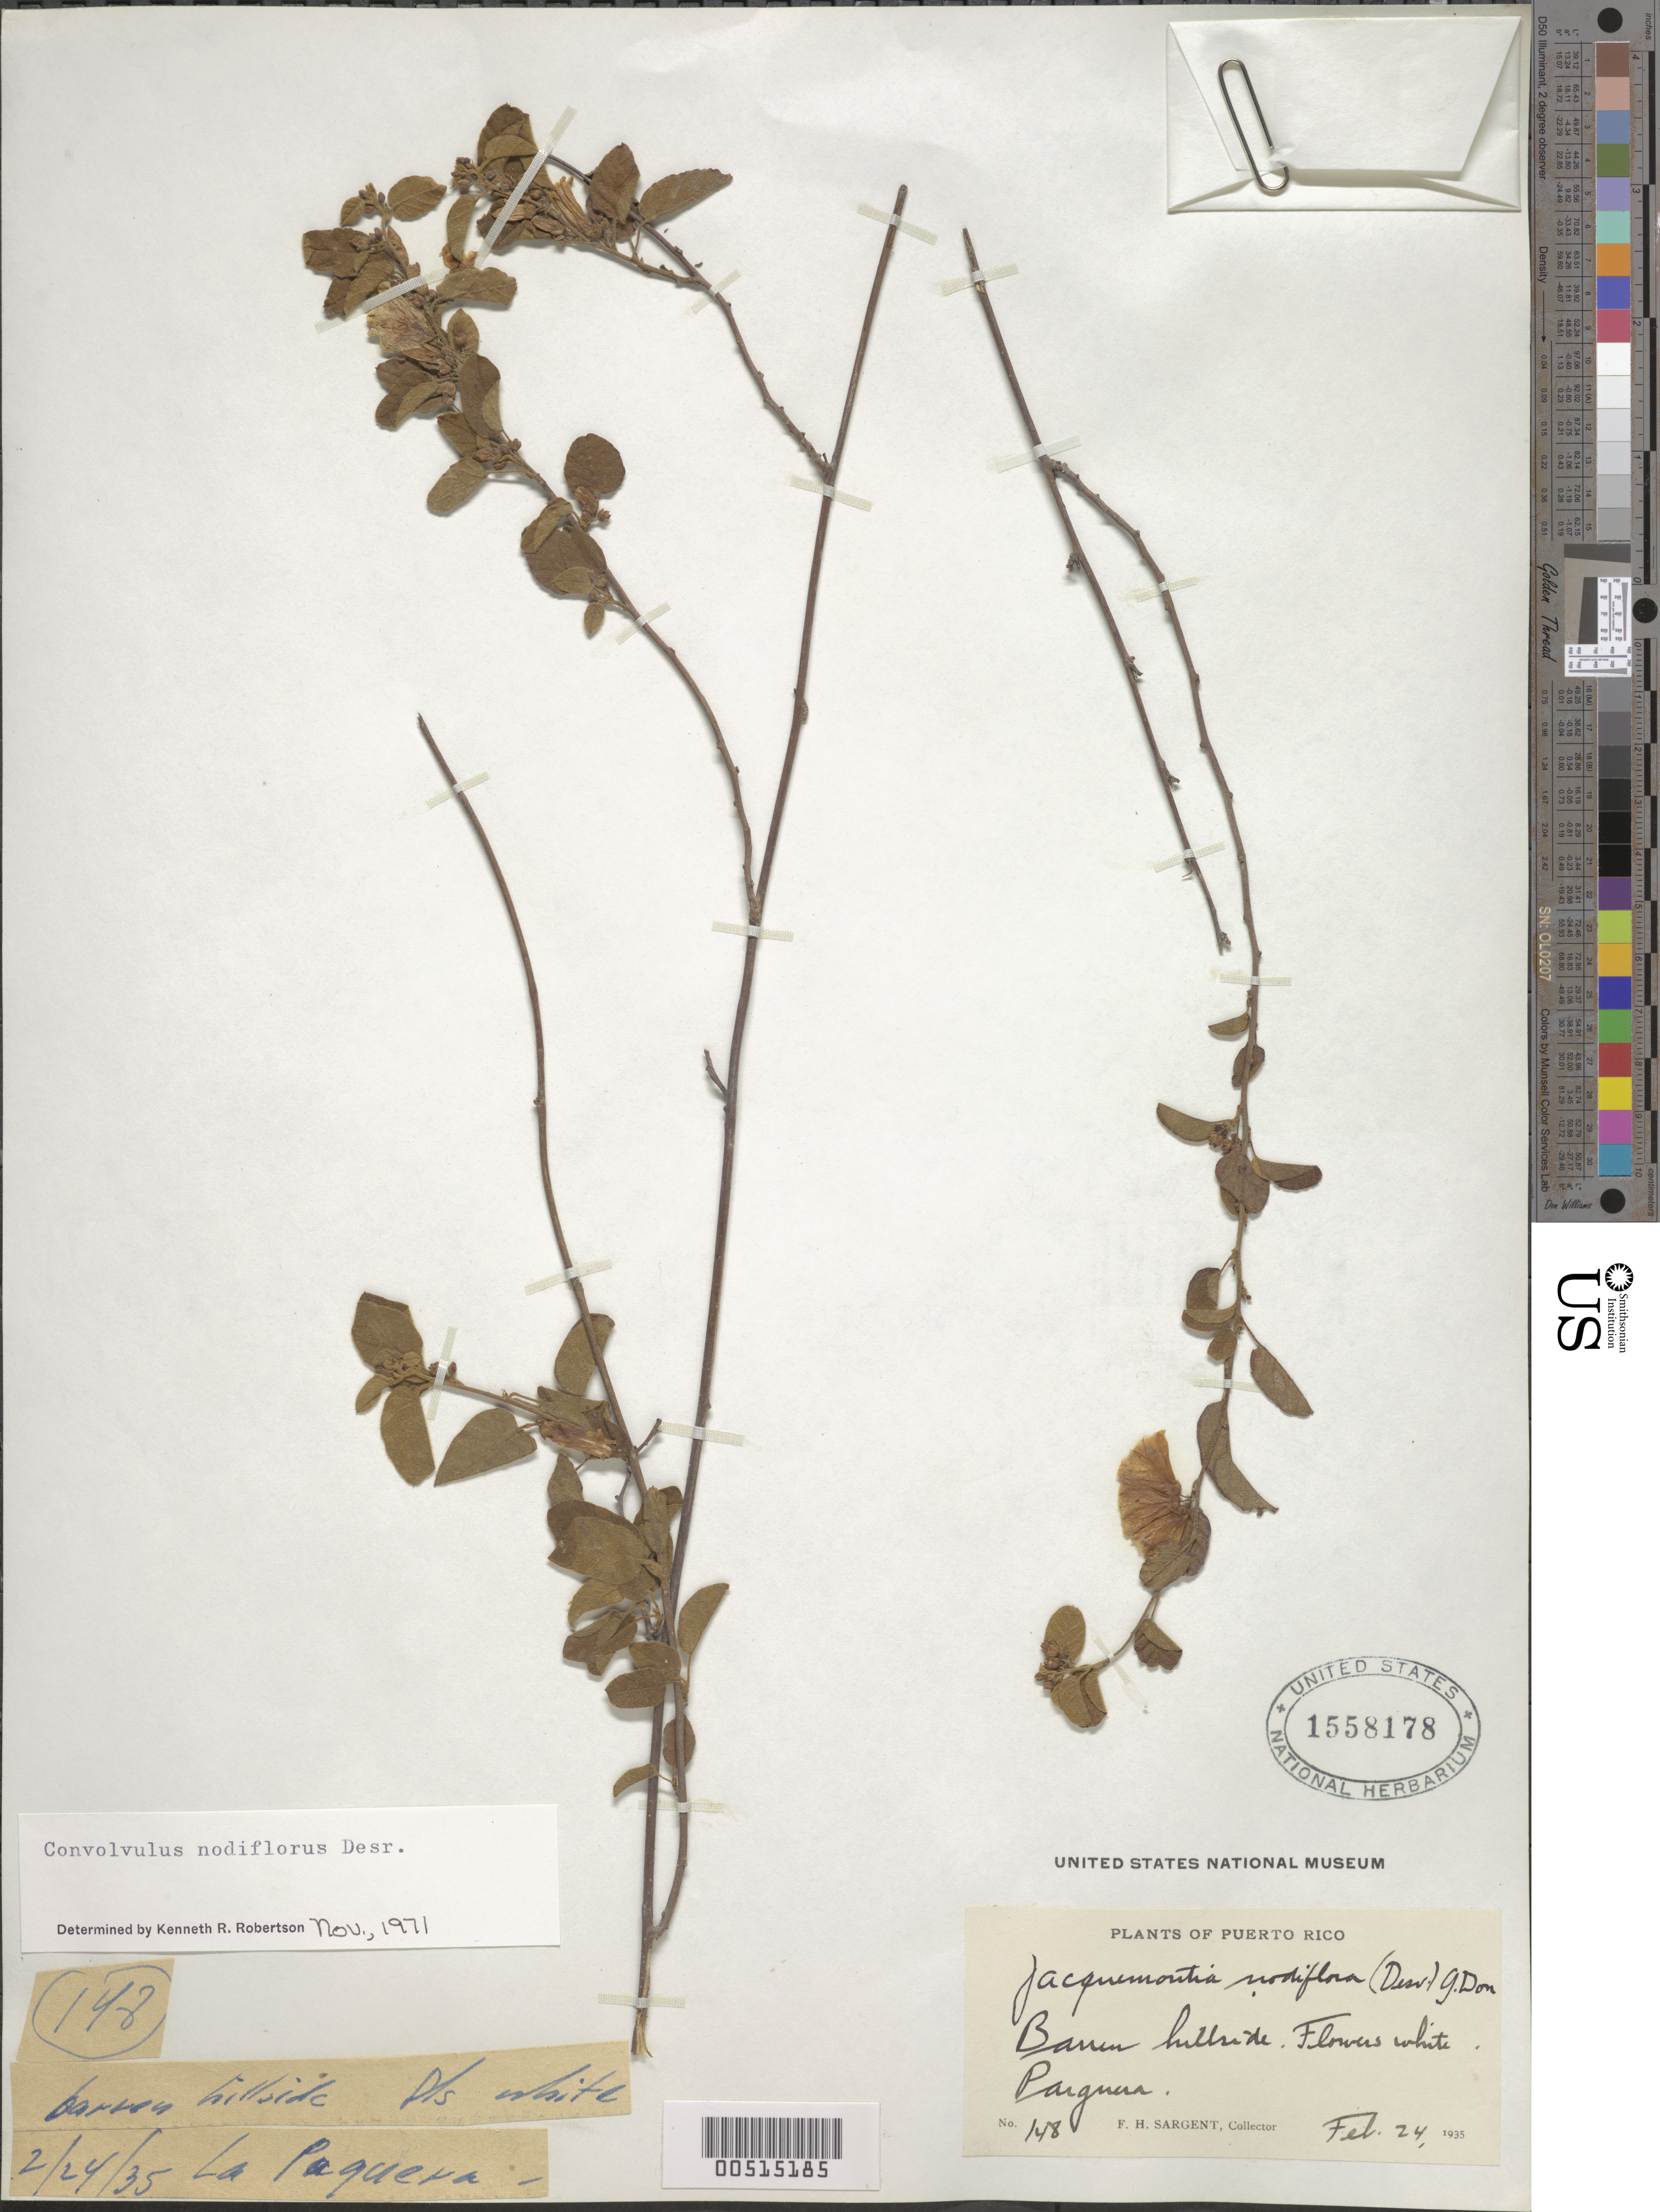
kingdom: Plantae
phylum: Tracheophyta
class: Magnoliopsida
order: Solanales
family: Convolvulaceae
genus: Convolvulus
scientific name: Convolvulus nodiflorus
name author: Desr.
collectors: F. H. Sargent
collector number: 148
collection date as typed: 24 Feb 1935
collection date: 1935-02-24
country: Puerto Rico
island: Greater Antilles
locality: La Parguera. Barren hillside.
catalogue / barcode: US 1558178